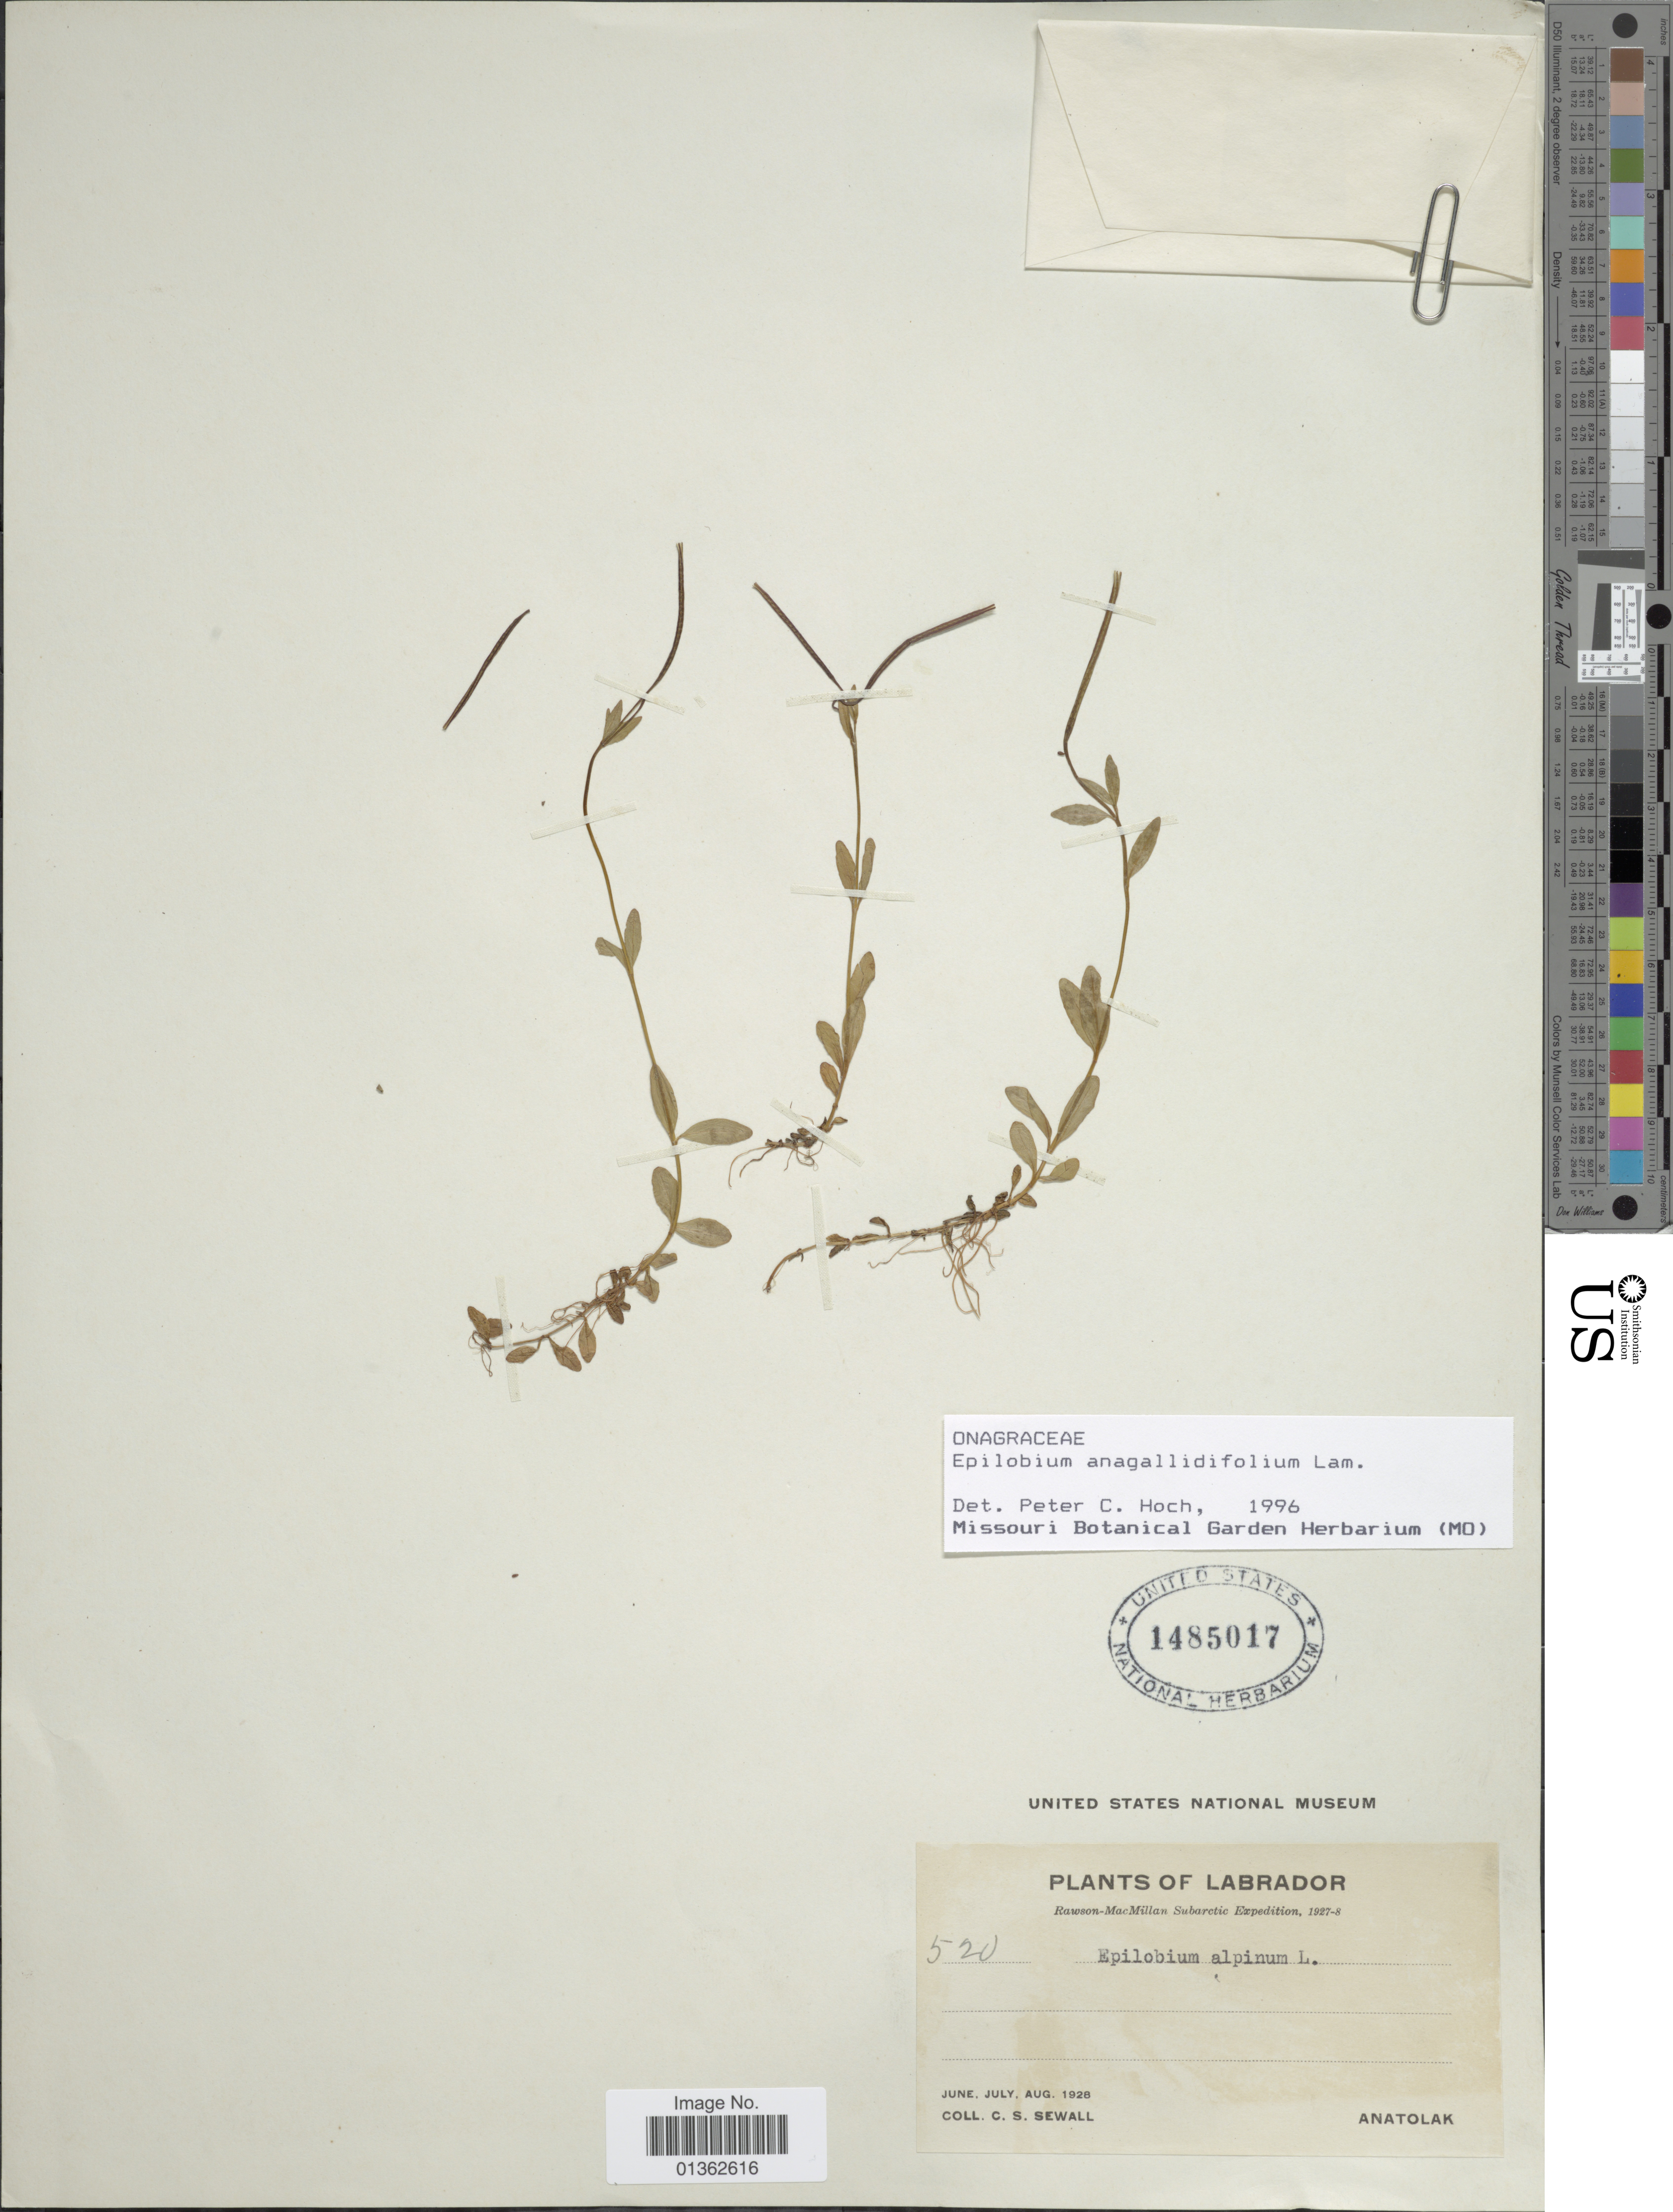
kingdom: Plantae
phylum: Tracheophyta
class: Magnoliopsida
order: Myrtales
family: Onagraceae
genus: Epilobium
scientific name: Epilobium anagallidifolium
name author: Lam.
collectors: C. Sewall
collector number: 520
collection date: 1928-06/1928-08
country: Canada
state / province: Newfoundland and Labrador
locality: Labrador. Anatolak.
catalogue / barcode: US 1485017